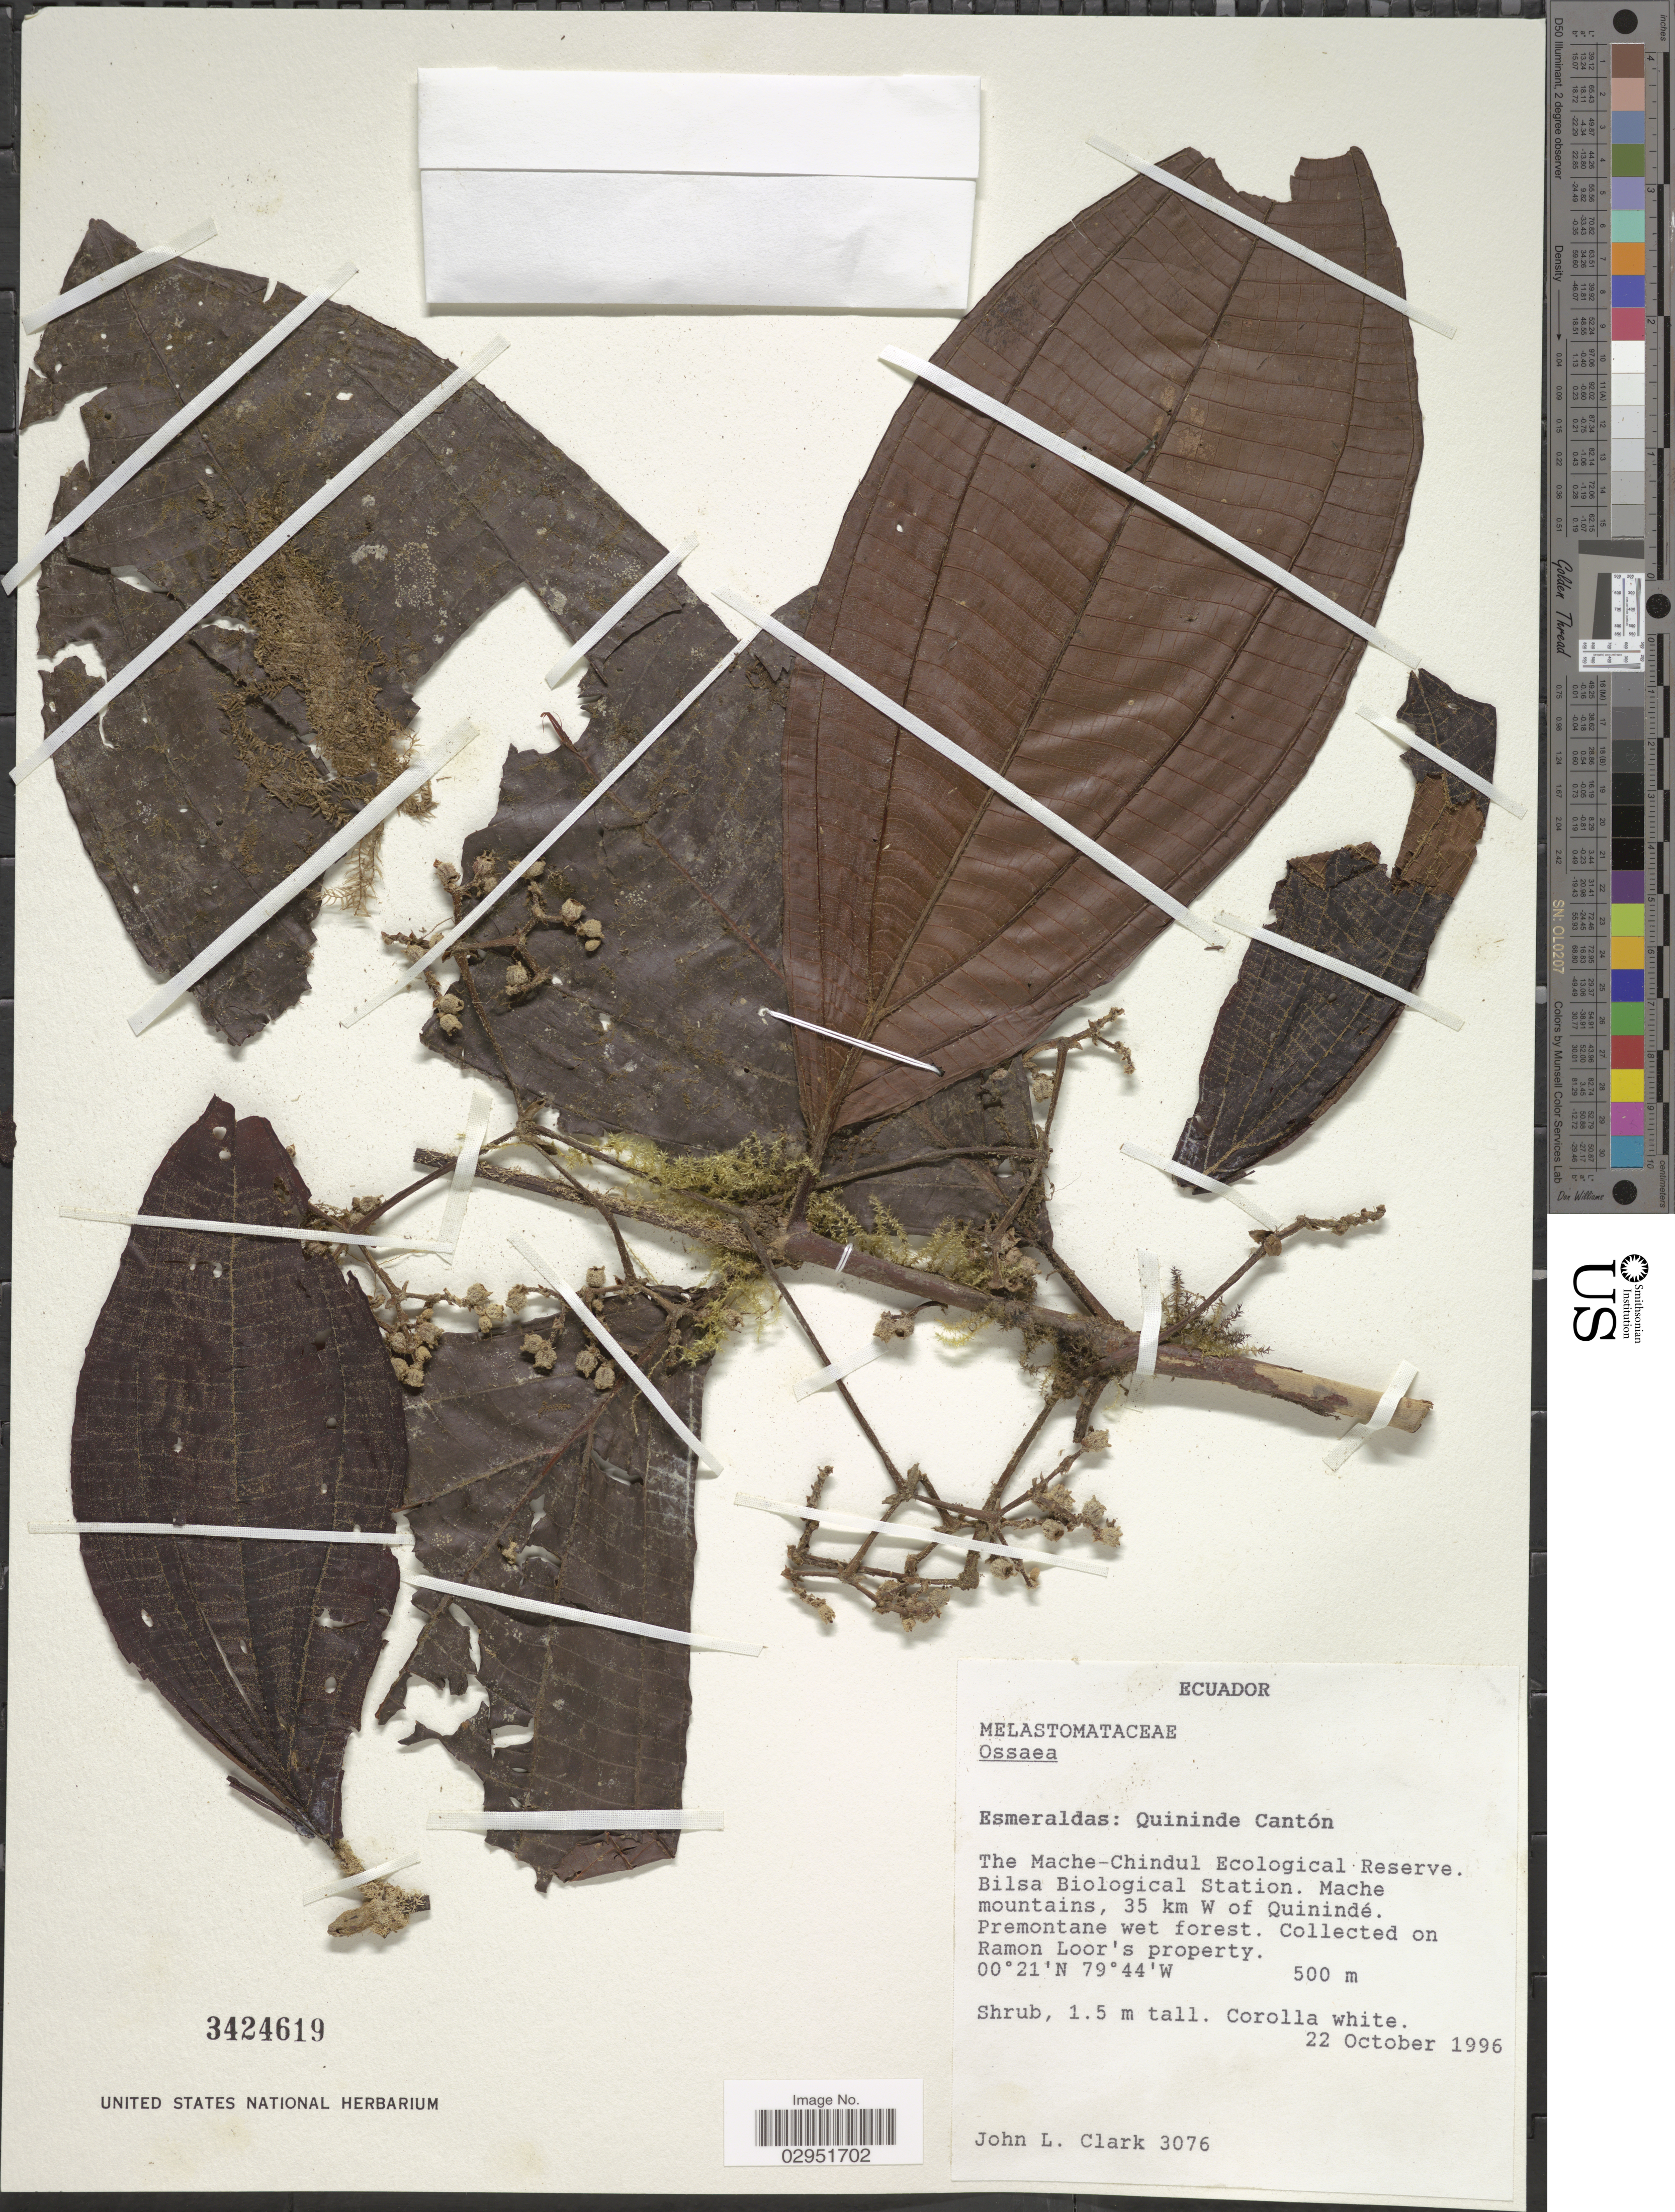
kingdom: Plantae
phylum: Tracheophyta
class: Magnoliopsida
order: Myrtales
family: Melastomataceae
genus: Ossaea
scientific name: Ossaea sp.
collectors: J. L. Clark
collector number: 3076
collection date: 1996-10-22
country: Ecuador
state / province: Esmeraldas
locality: Esmeraldas: Quininde Cantón. The Mache-Chindul Ecological Reserve. Bilsa Biological Station. Mache mountains, 35 km W of Quinindé.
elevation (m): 500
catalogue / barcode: US 3424619